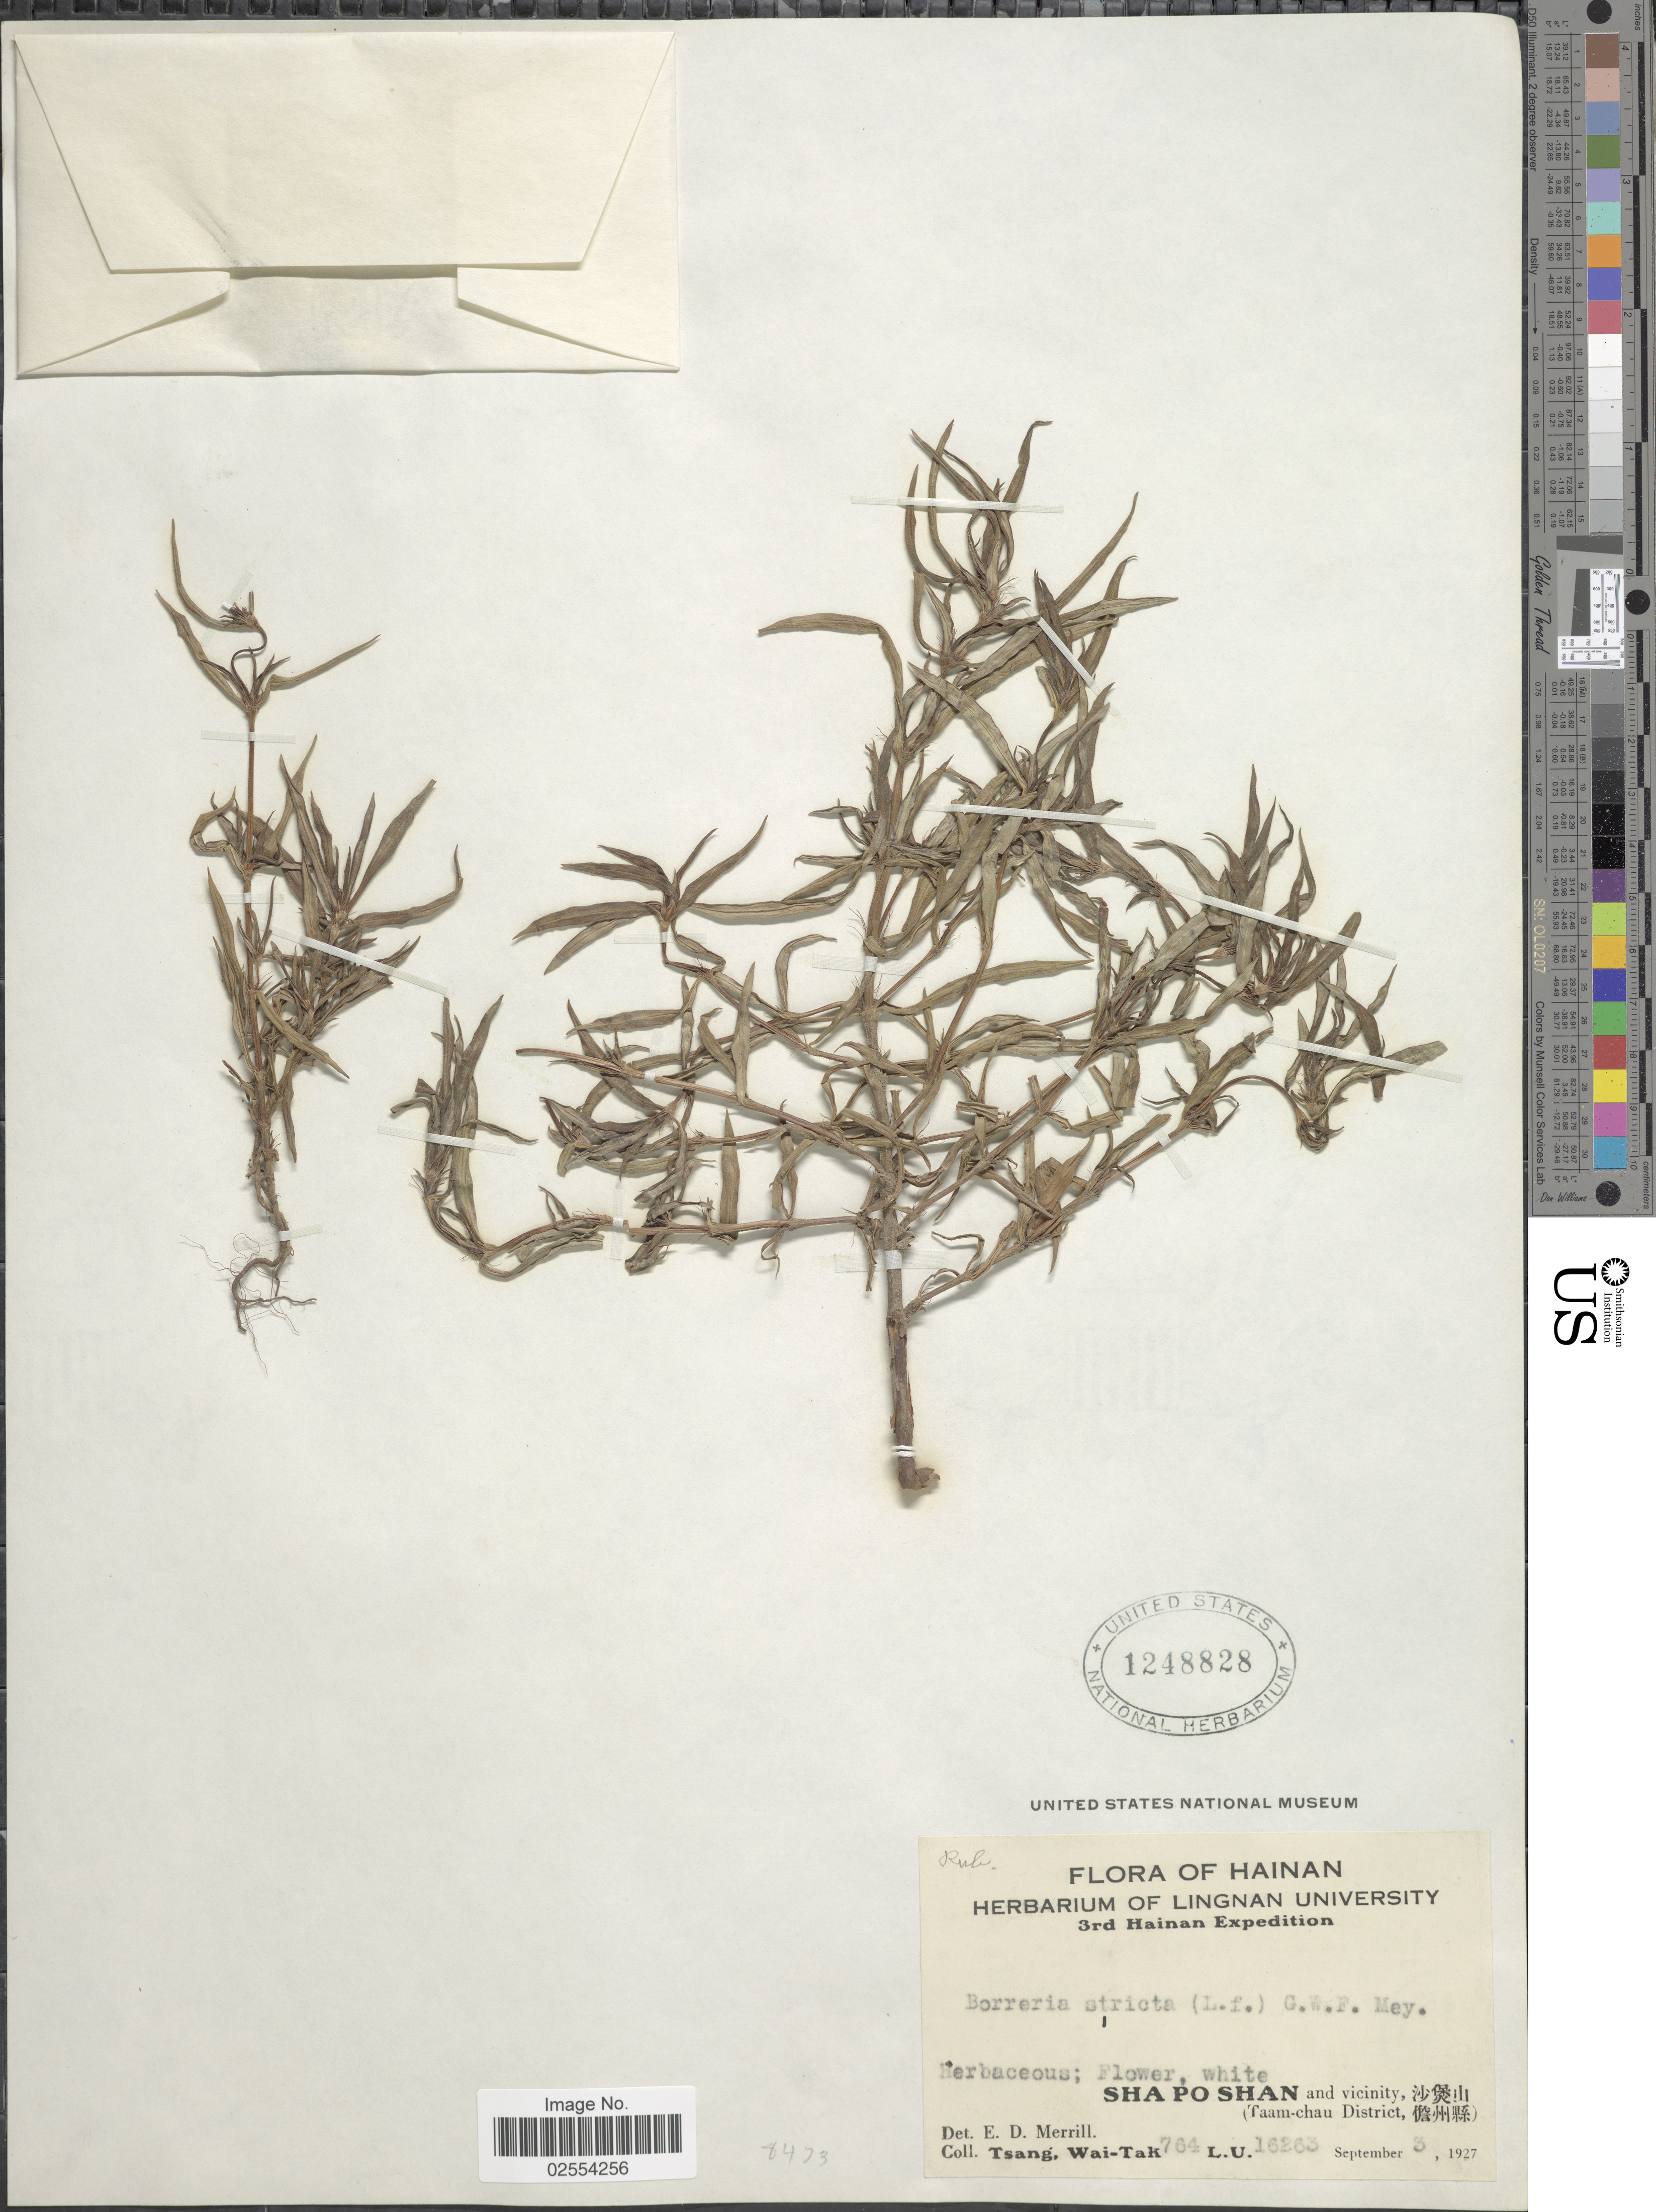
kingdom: Plantae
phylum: Tracheophyta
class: Magnoliopsida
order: Gentianales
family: Rubiaceae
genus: Spermacoce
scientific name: Spermacoce sp.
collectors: W. T. Tsang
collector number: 764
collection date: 1927-09-03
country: China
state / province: Hainan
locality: Sha Po Shan and vicinity (Taam-chau District)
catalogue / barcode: US 1248828